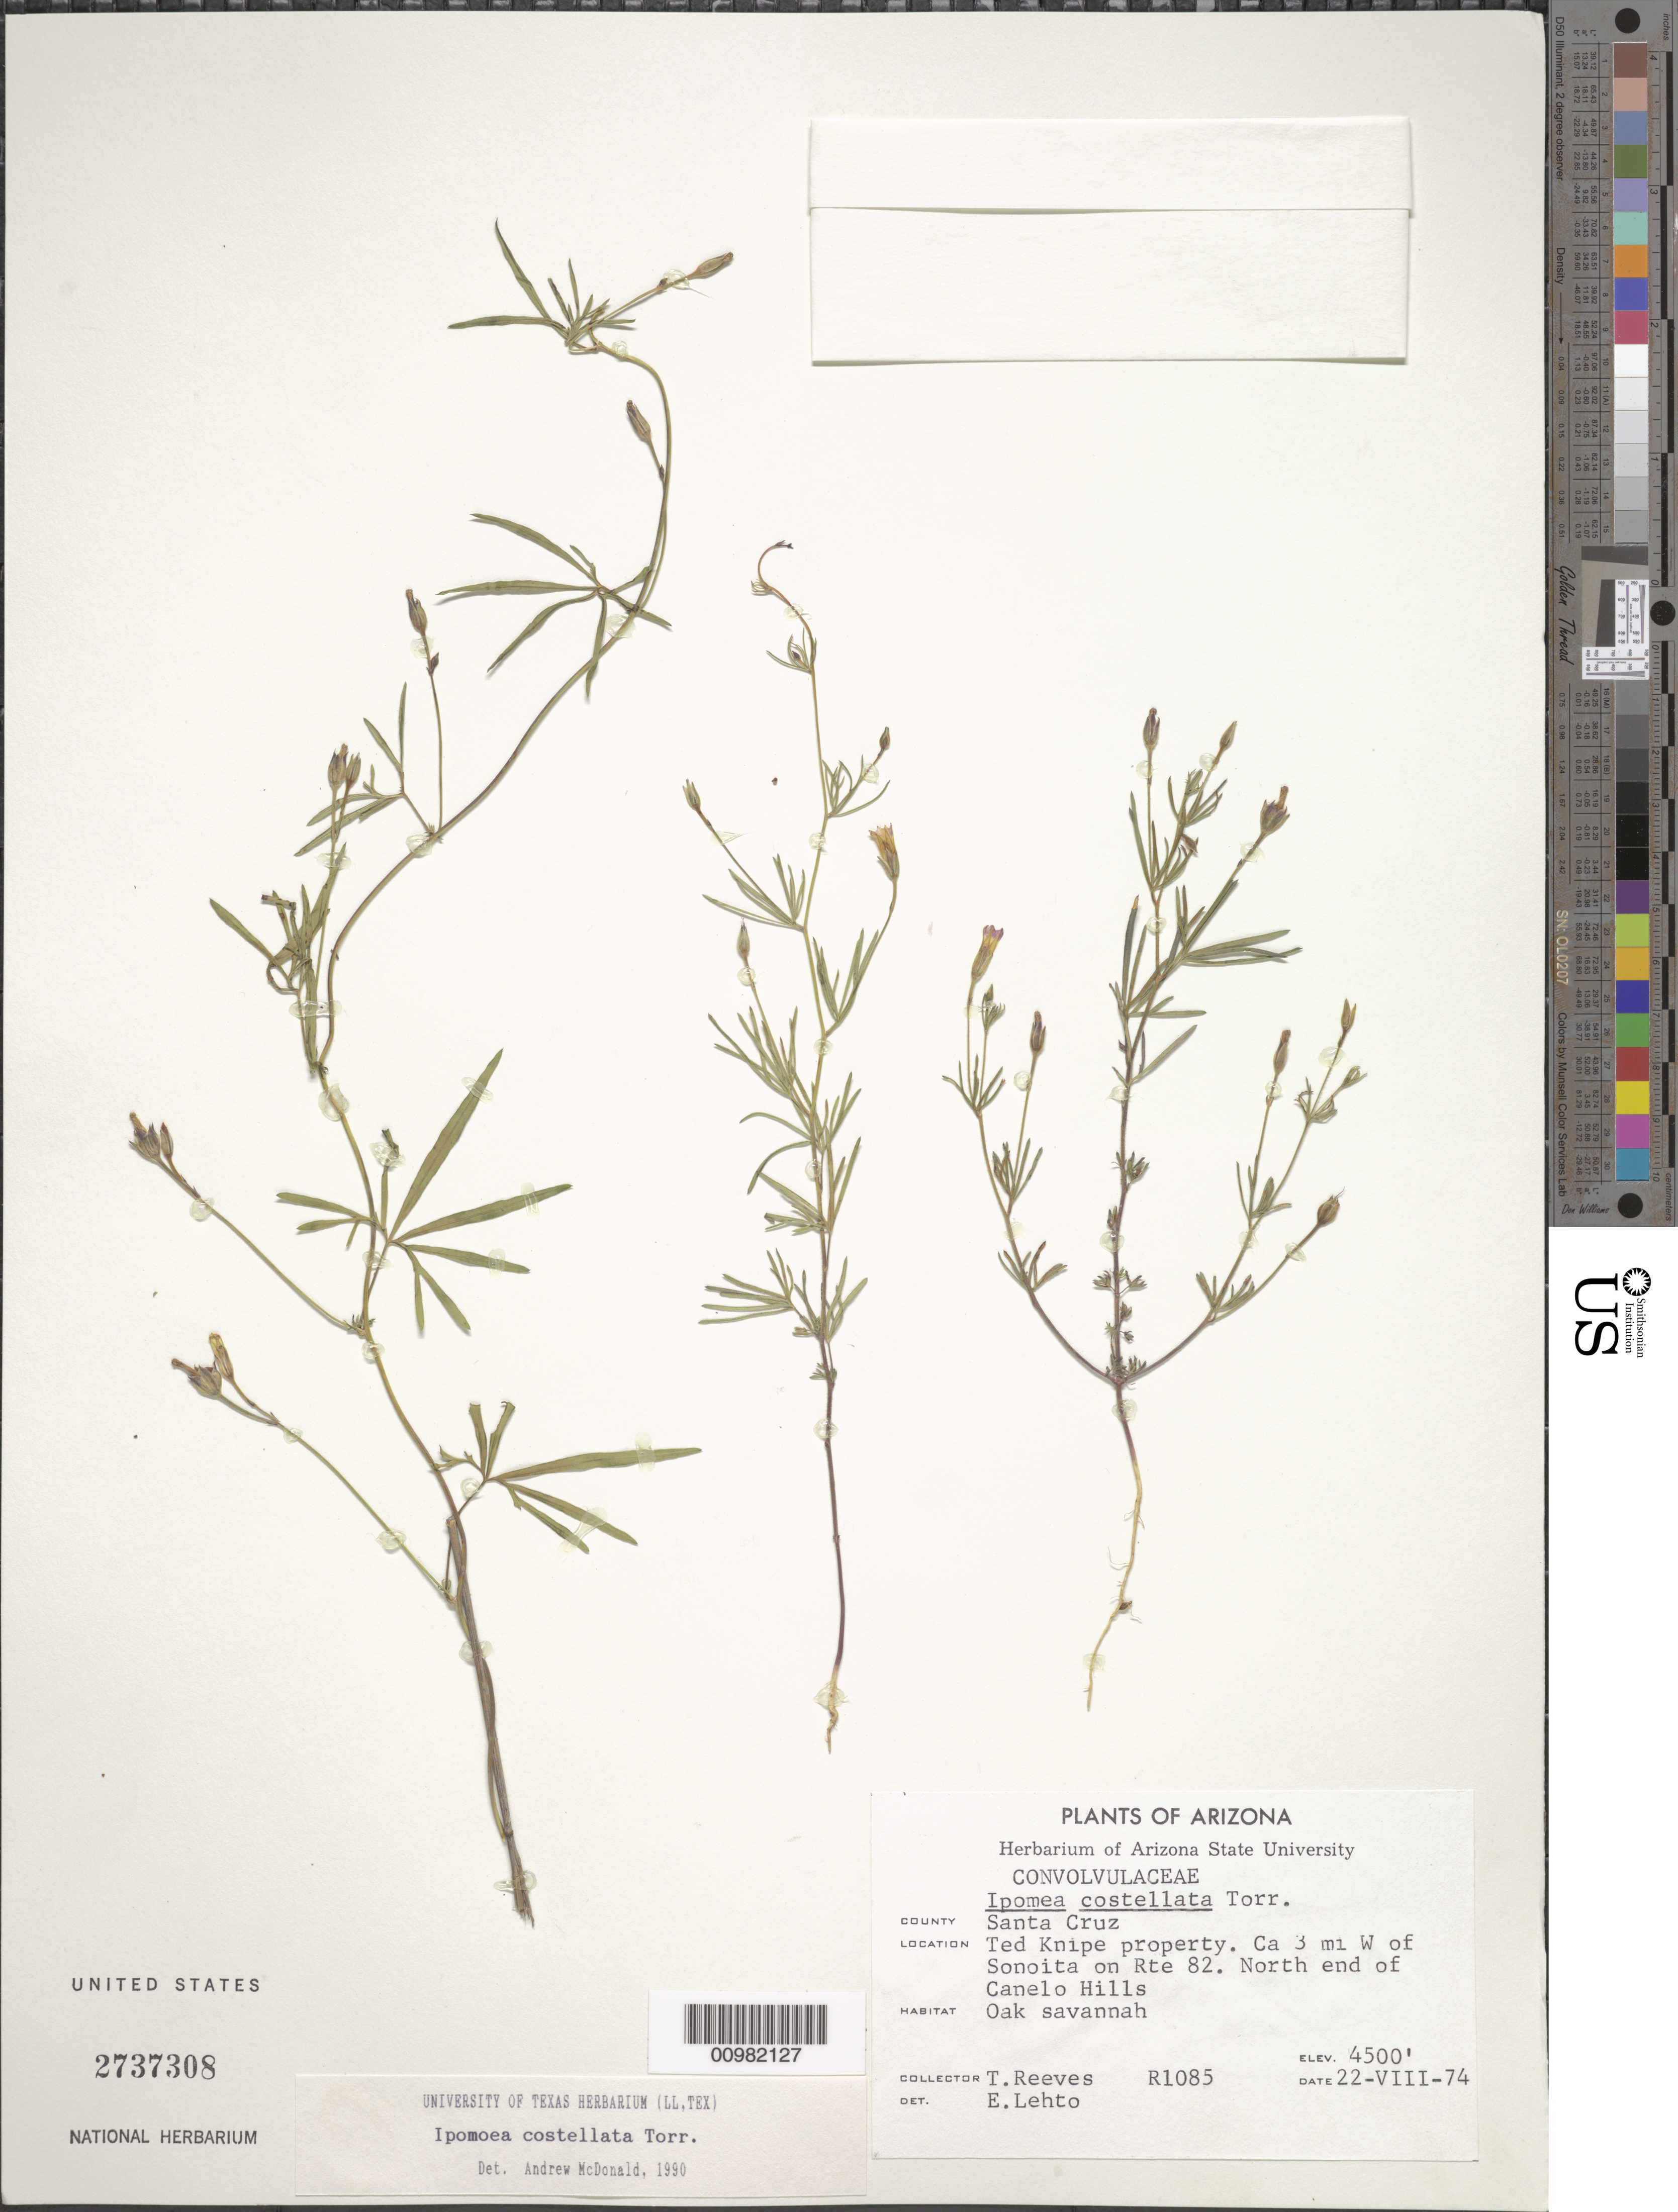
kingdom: Plantae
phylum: Tracheophyta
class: Magnoliopsida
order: Solanales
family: Convolvulaceae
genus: Ipomoea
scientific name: Ipomoea costellata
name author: Torr.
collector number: R1085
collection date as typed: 22 Aug 1974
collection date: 1974-08-22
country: United States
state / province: Arizona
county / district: Santa Cruz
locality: North end of Canelo Hills; Ca 3 mi. W. of Sonoita on Rte. 82; Ted Knipe property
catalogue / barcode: US 2737308